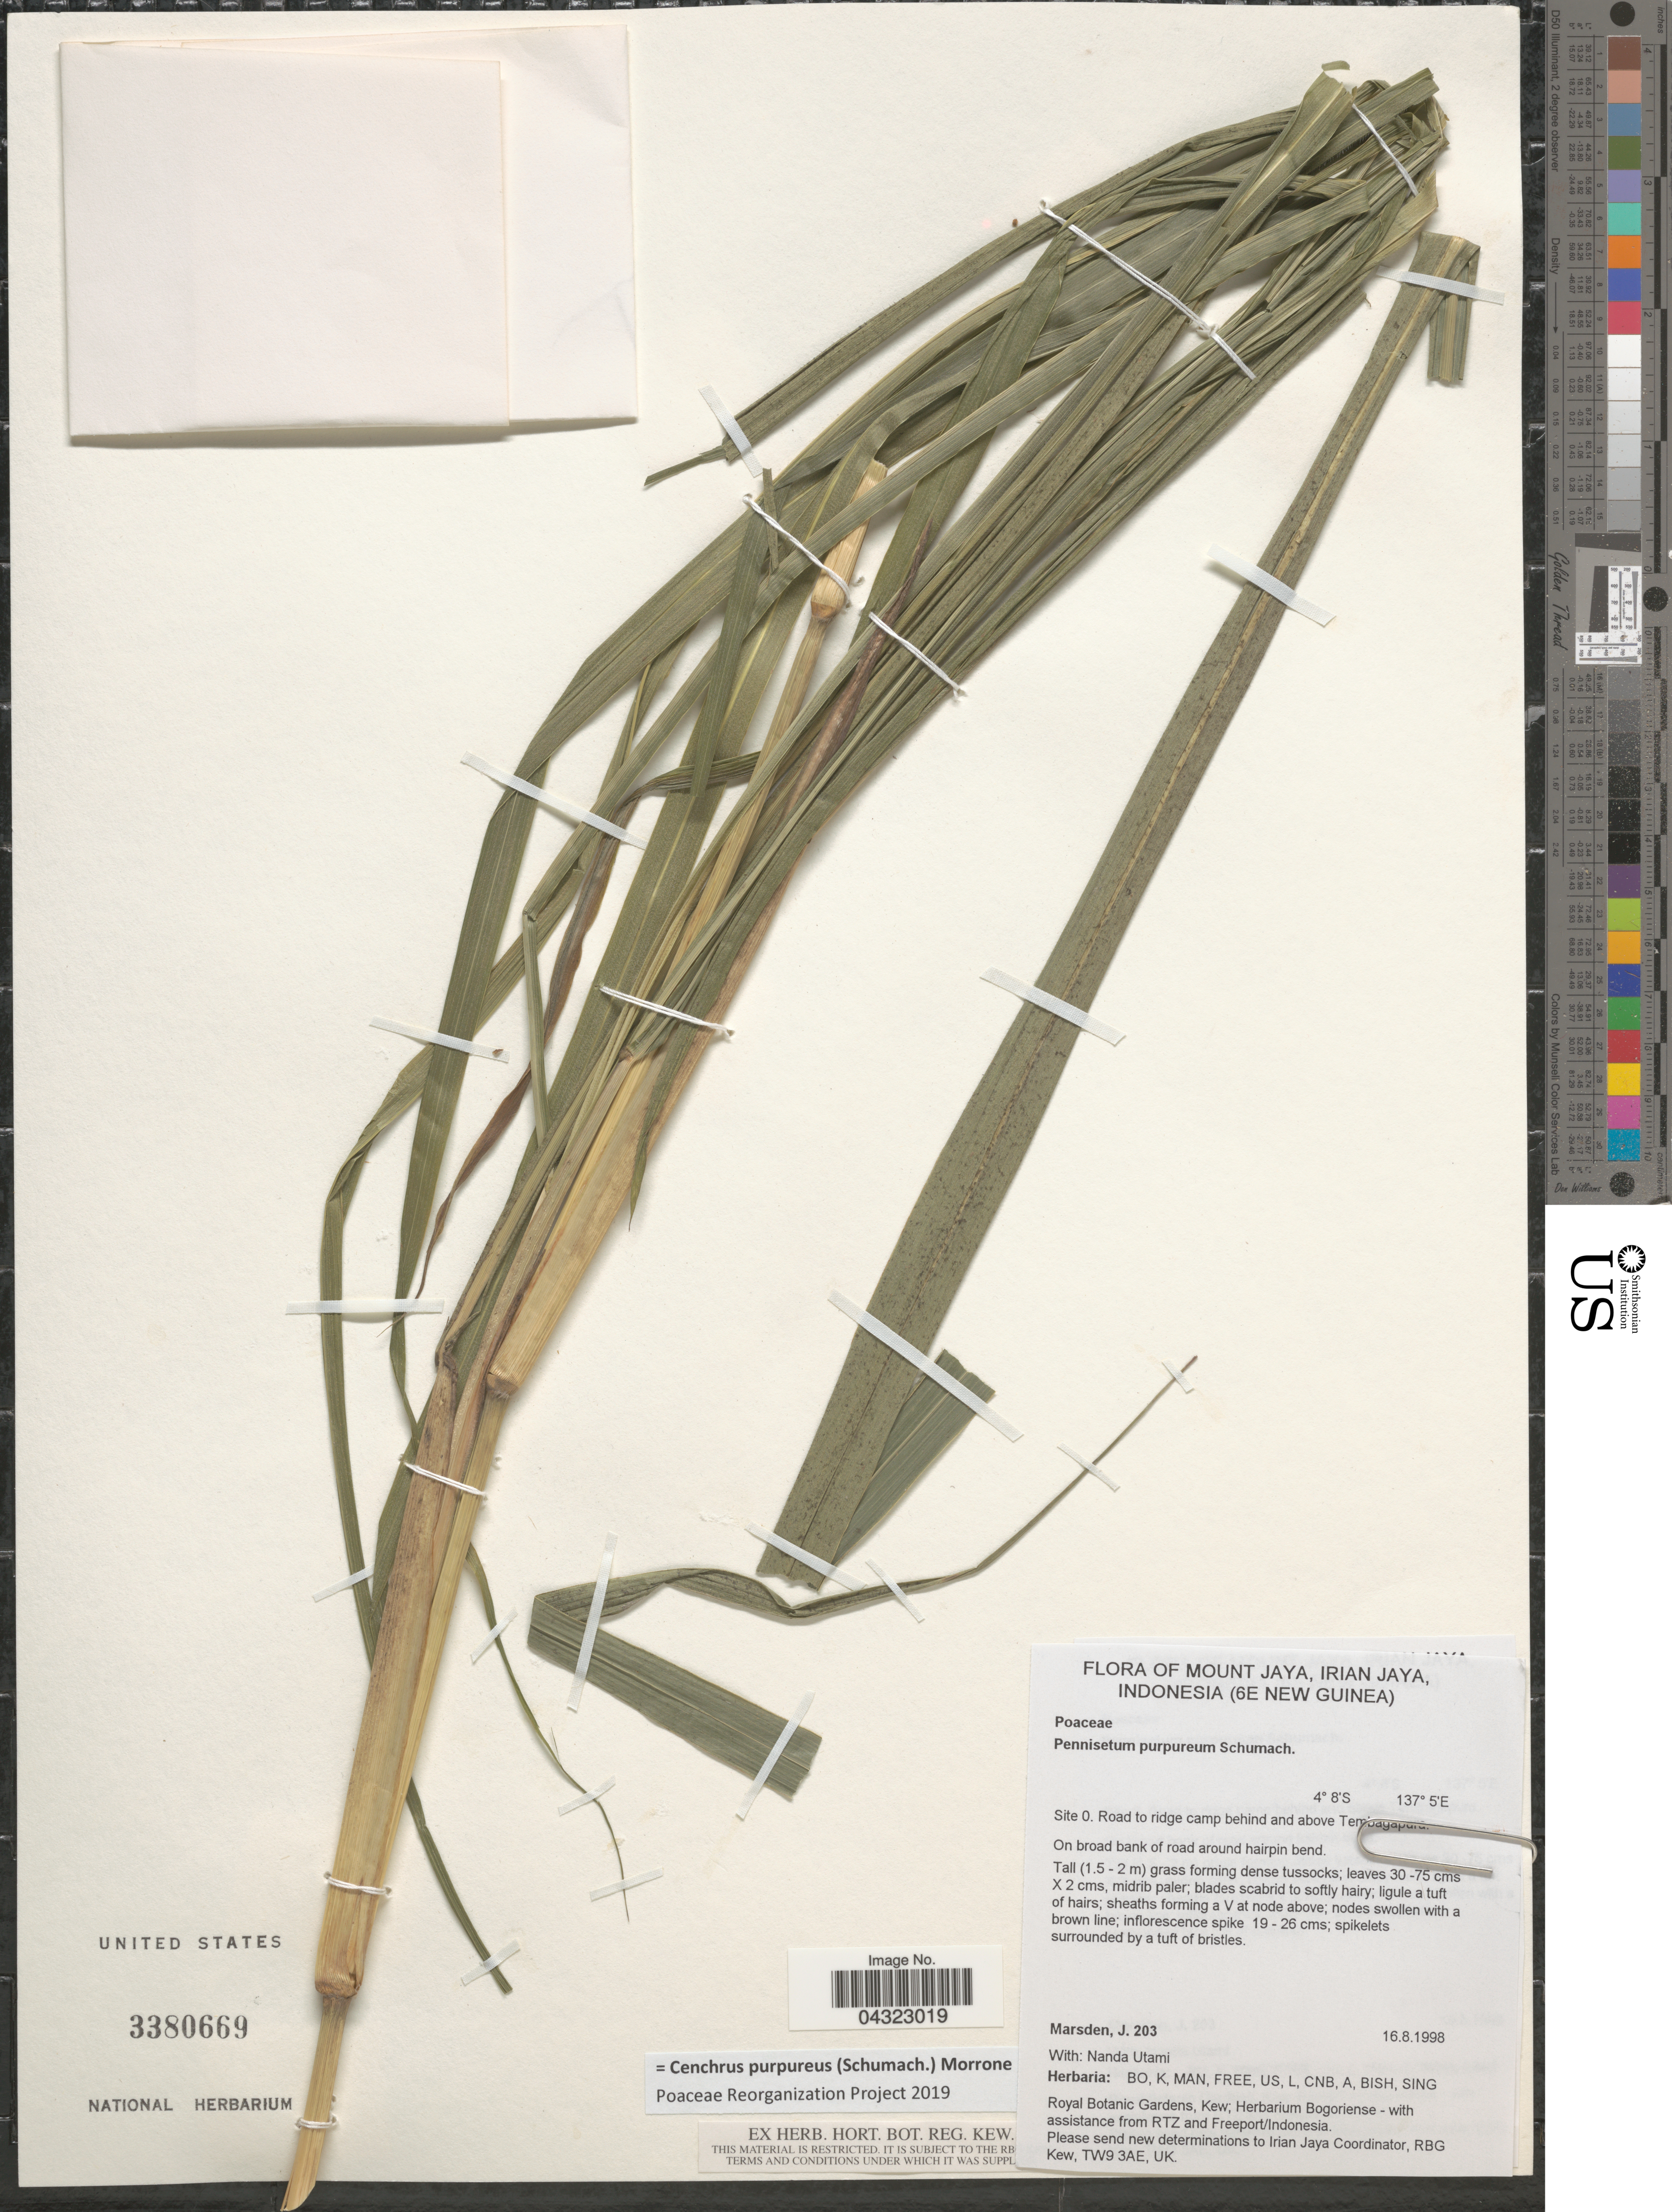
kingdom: Plantae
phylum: Tracheophyta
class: Liliopsida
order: Poales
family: Poaceae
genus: Cenchrus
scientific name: Cenchrus purpureus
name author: (Schumach.) Morrone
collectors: J. Marsden & N. Utami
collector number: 203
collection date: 1998-08-16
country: Indonesia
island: New Guinea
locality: Mount Jaya, Irian Jaya, (6E New Guinea). Site 0. Road to ridge camp behind and above Tembagapura. On broad bank of road around hairpin bend.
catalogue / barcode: US 3380669